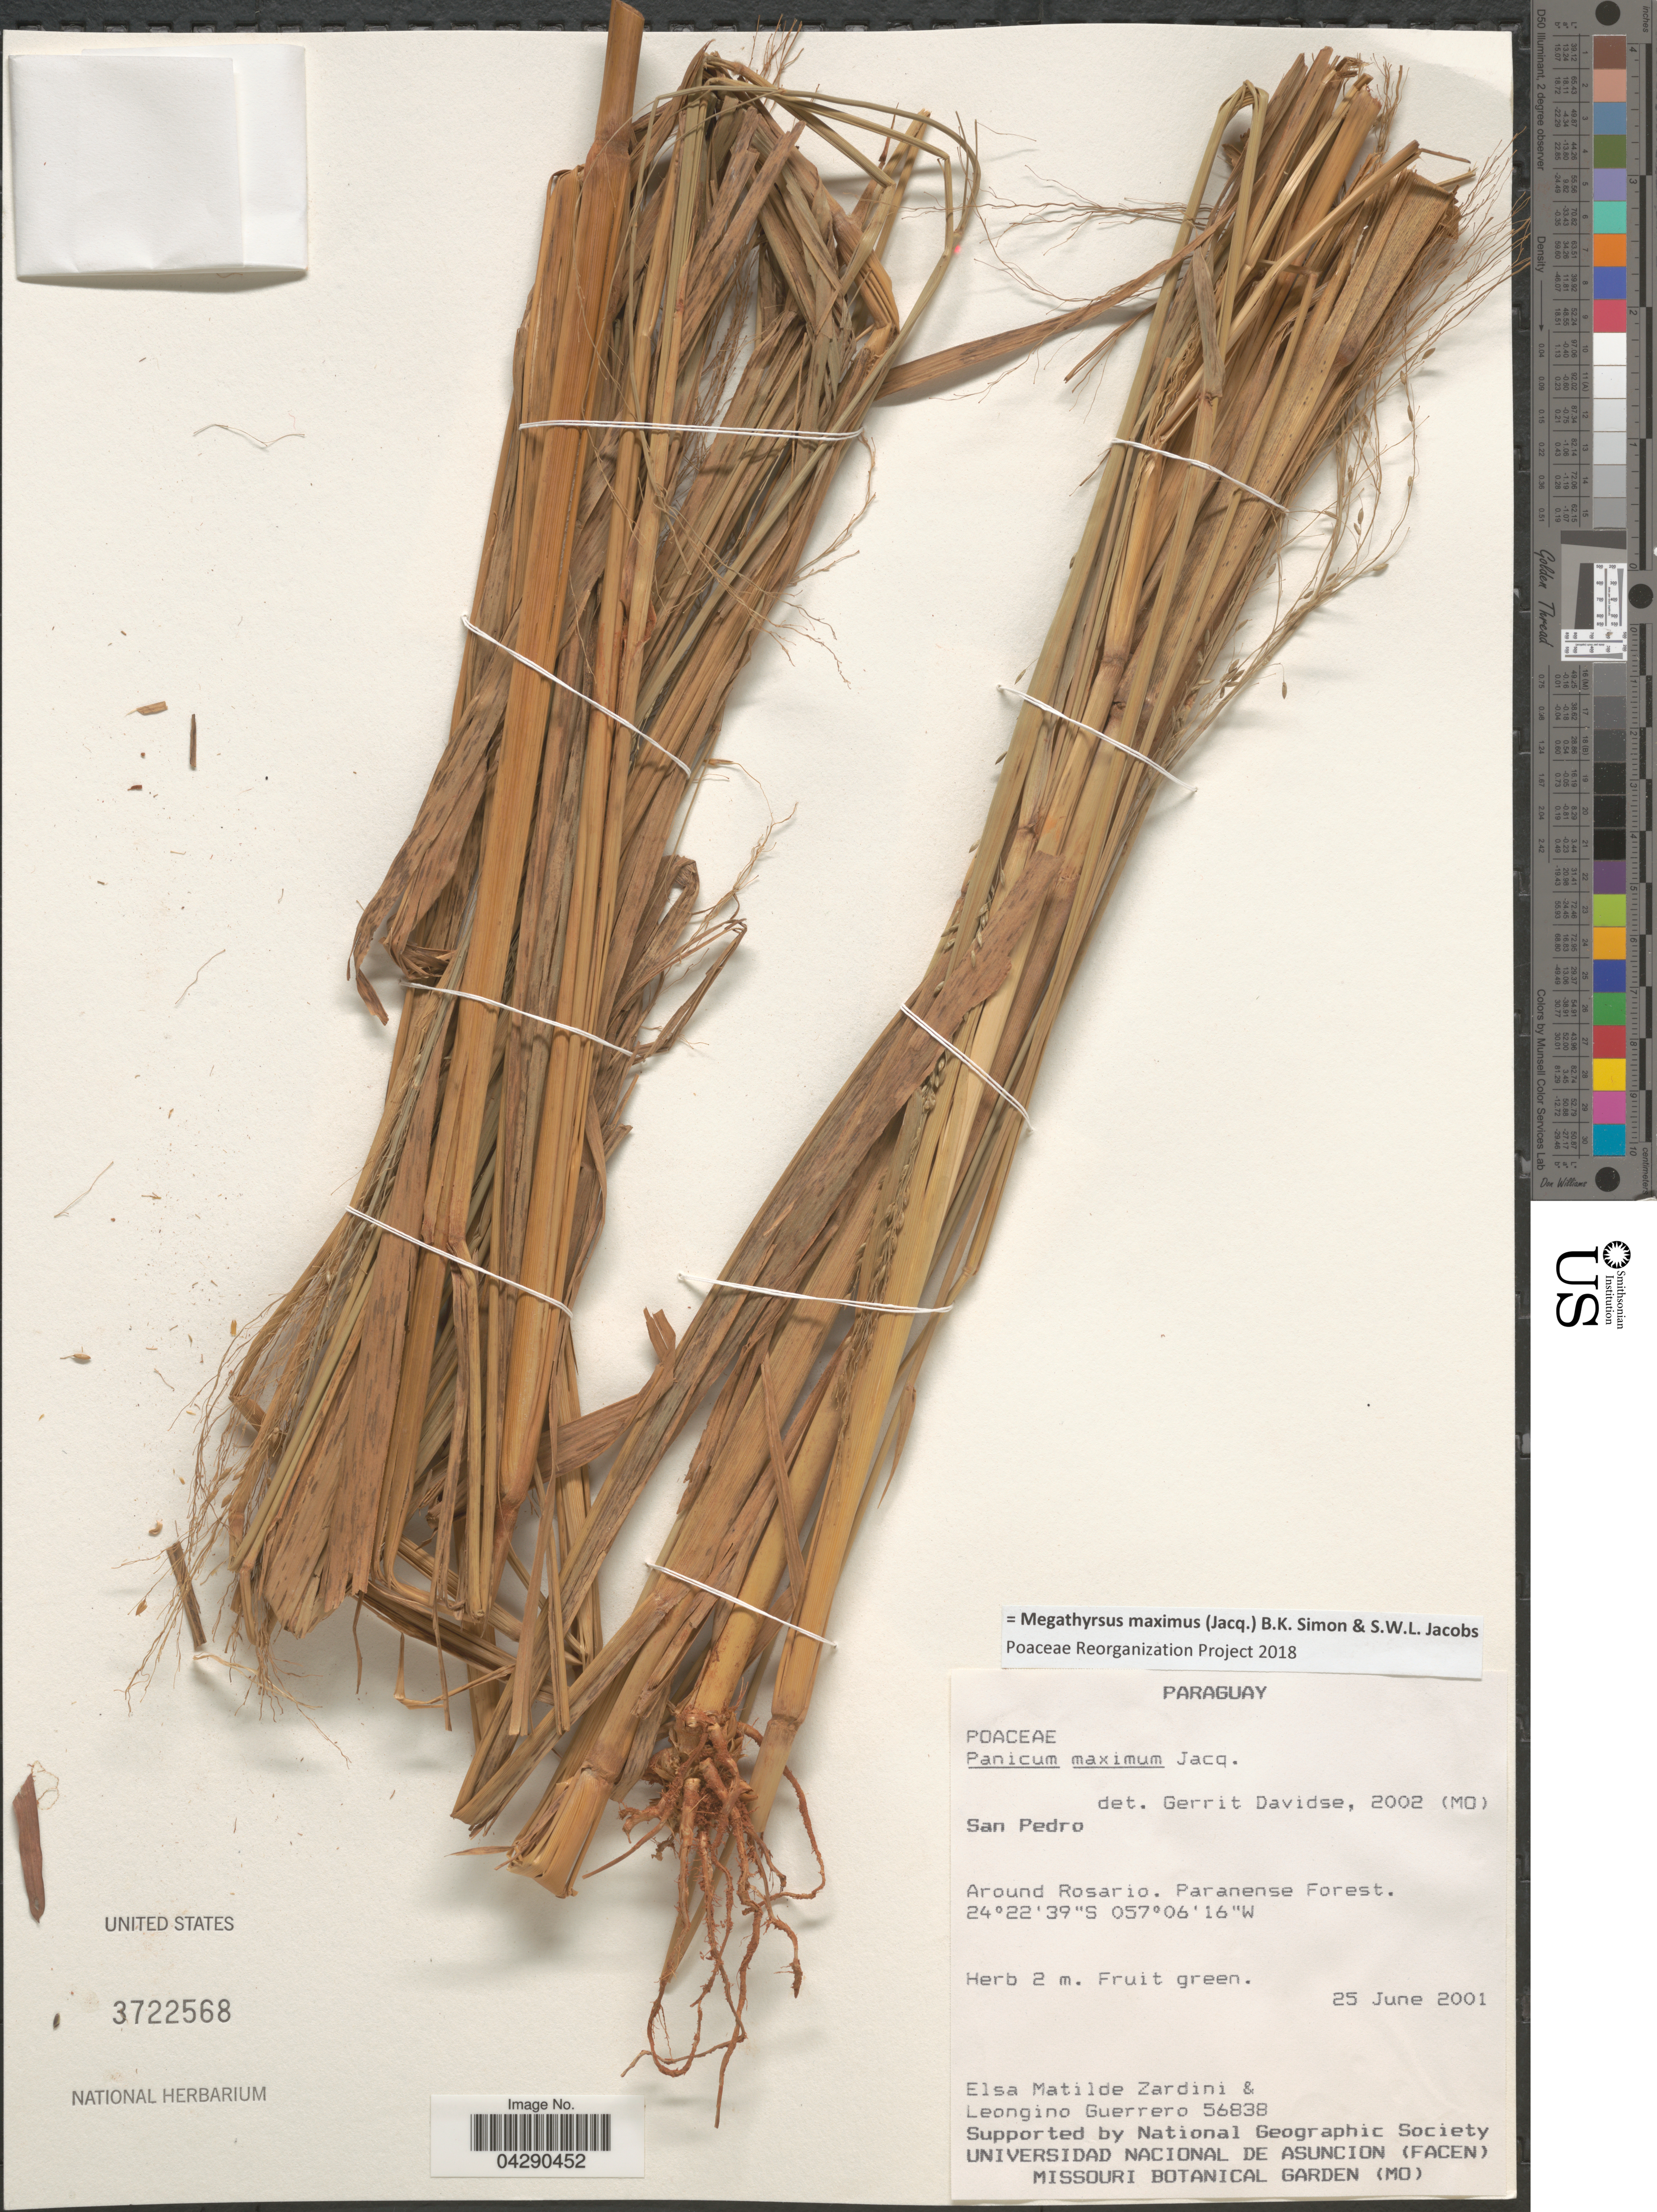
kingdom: Plantae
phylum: Tracheophyta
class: Liliopsida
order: Poales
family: Poaceae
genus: Megathyrsus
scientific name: Megathyrsus maximus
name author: (Jacq.) B.K. Simon & S.W.L. Jacobs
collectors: E. M. Zardini & L. Guerrero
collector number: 56838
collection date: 2001-06-25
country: Paraguay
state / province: San Pedro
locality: Around Rosario. Paranense Forest.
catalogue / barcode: US 3722568